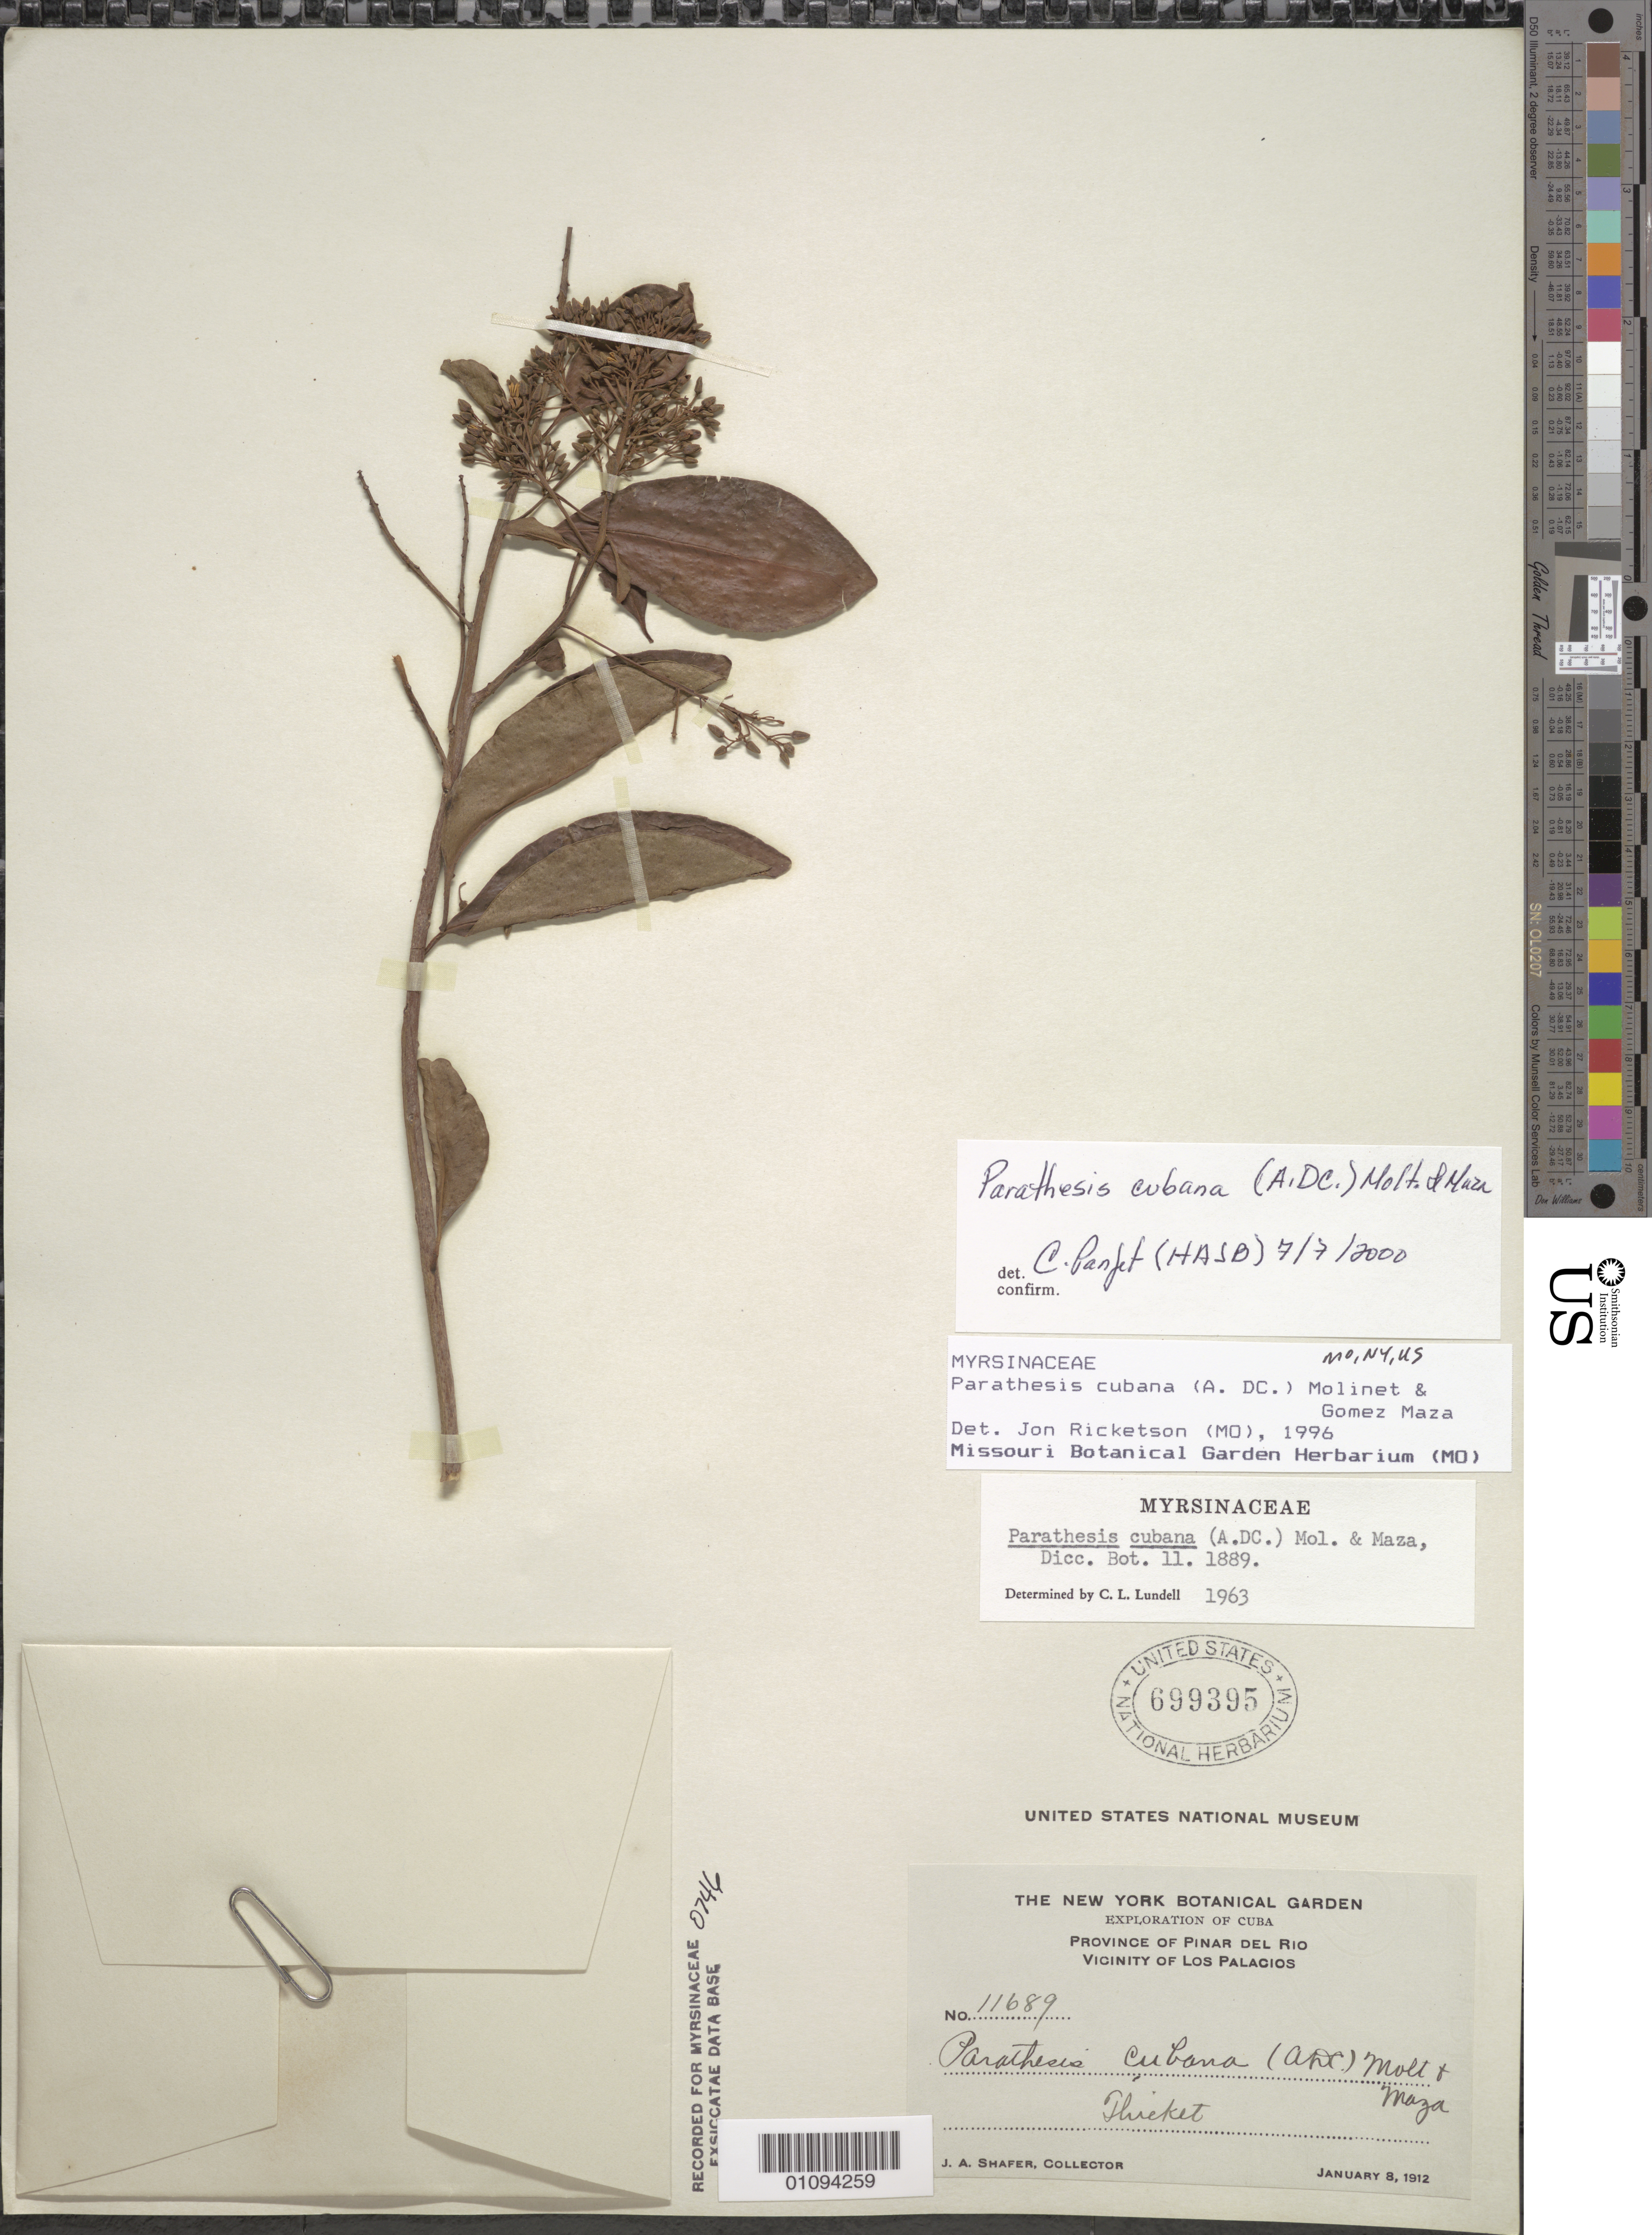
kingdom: Plantae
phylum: Tracheophyta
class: Magnoliopsida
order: Ericales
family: Primulaceae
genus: Parathesis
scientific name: Parathesis cubana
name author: (A. DC.) Molinet & M. Gómez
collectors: J. A. Shafer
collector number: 11689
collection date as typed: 08 Jan 1912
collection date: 1912-01-08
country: Cuba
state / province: Pinar del Rio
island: Cuba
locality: Vicinity of Los Palacios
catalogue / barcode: US 699395